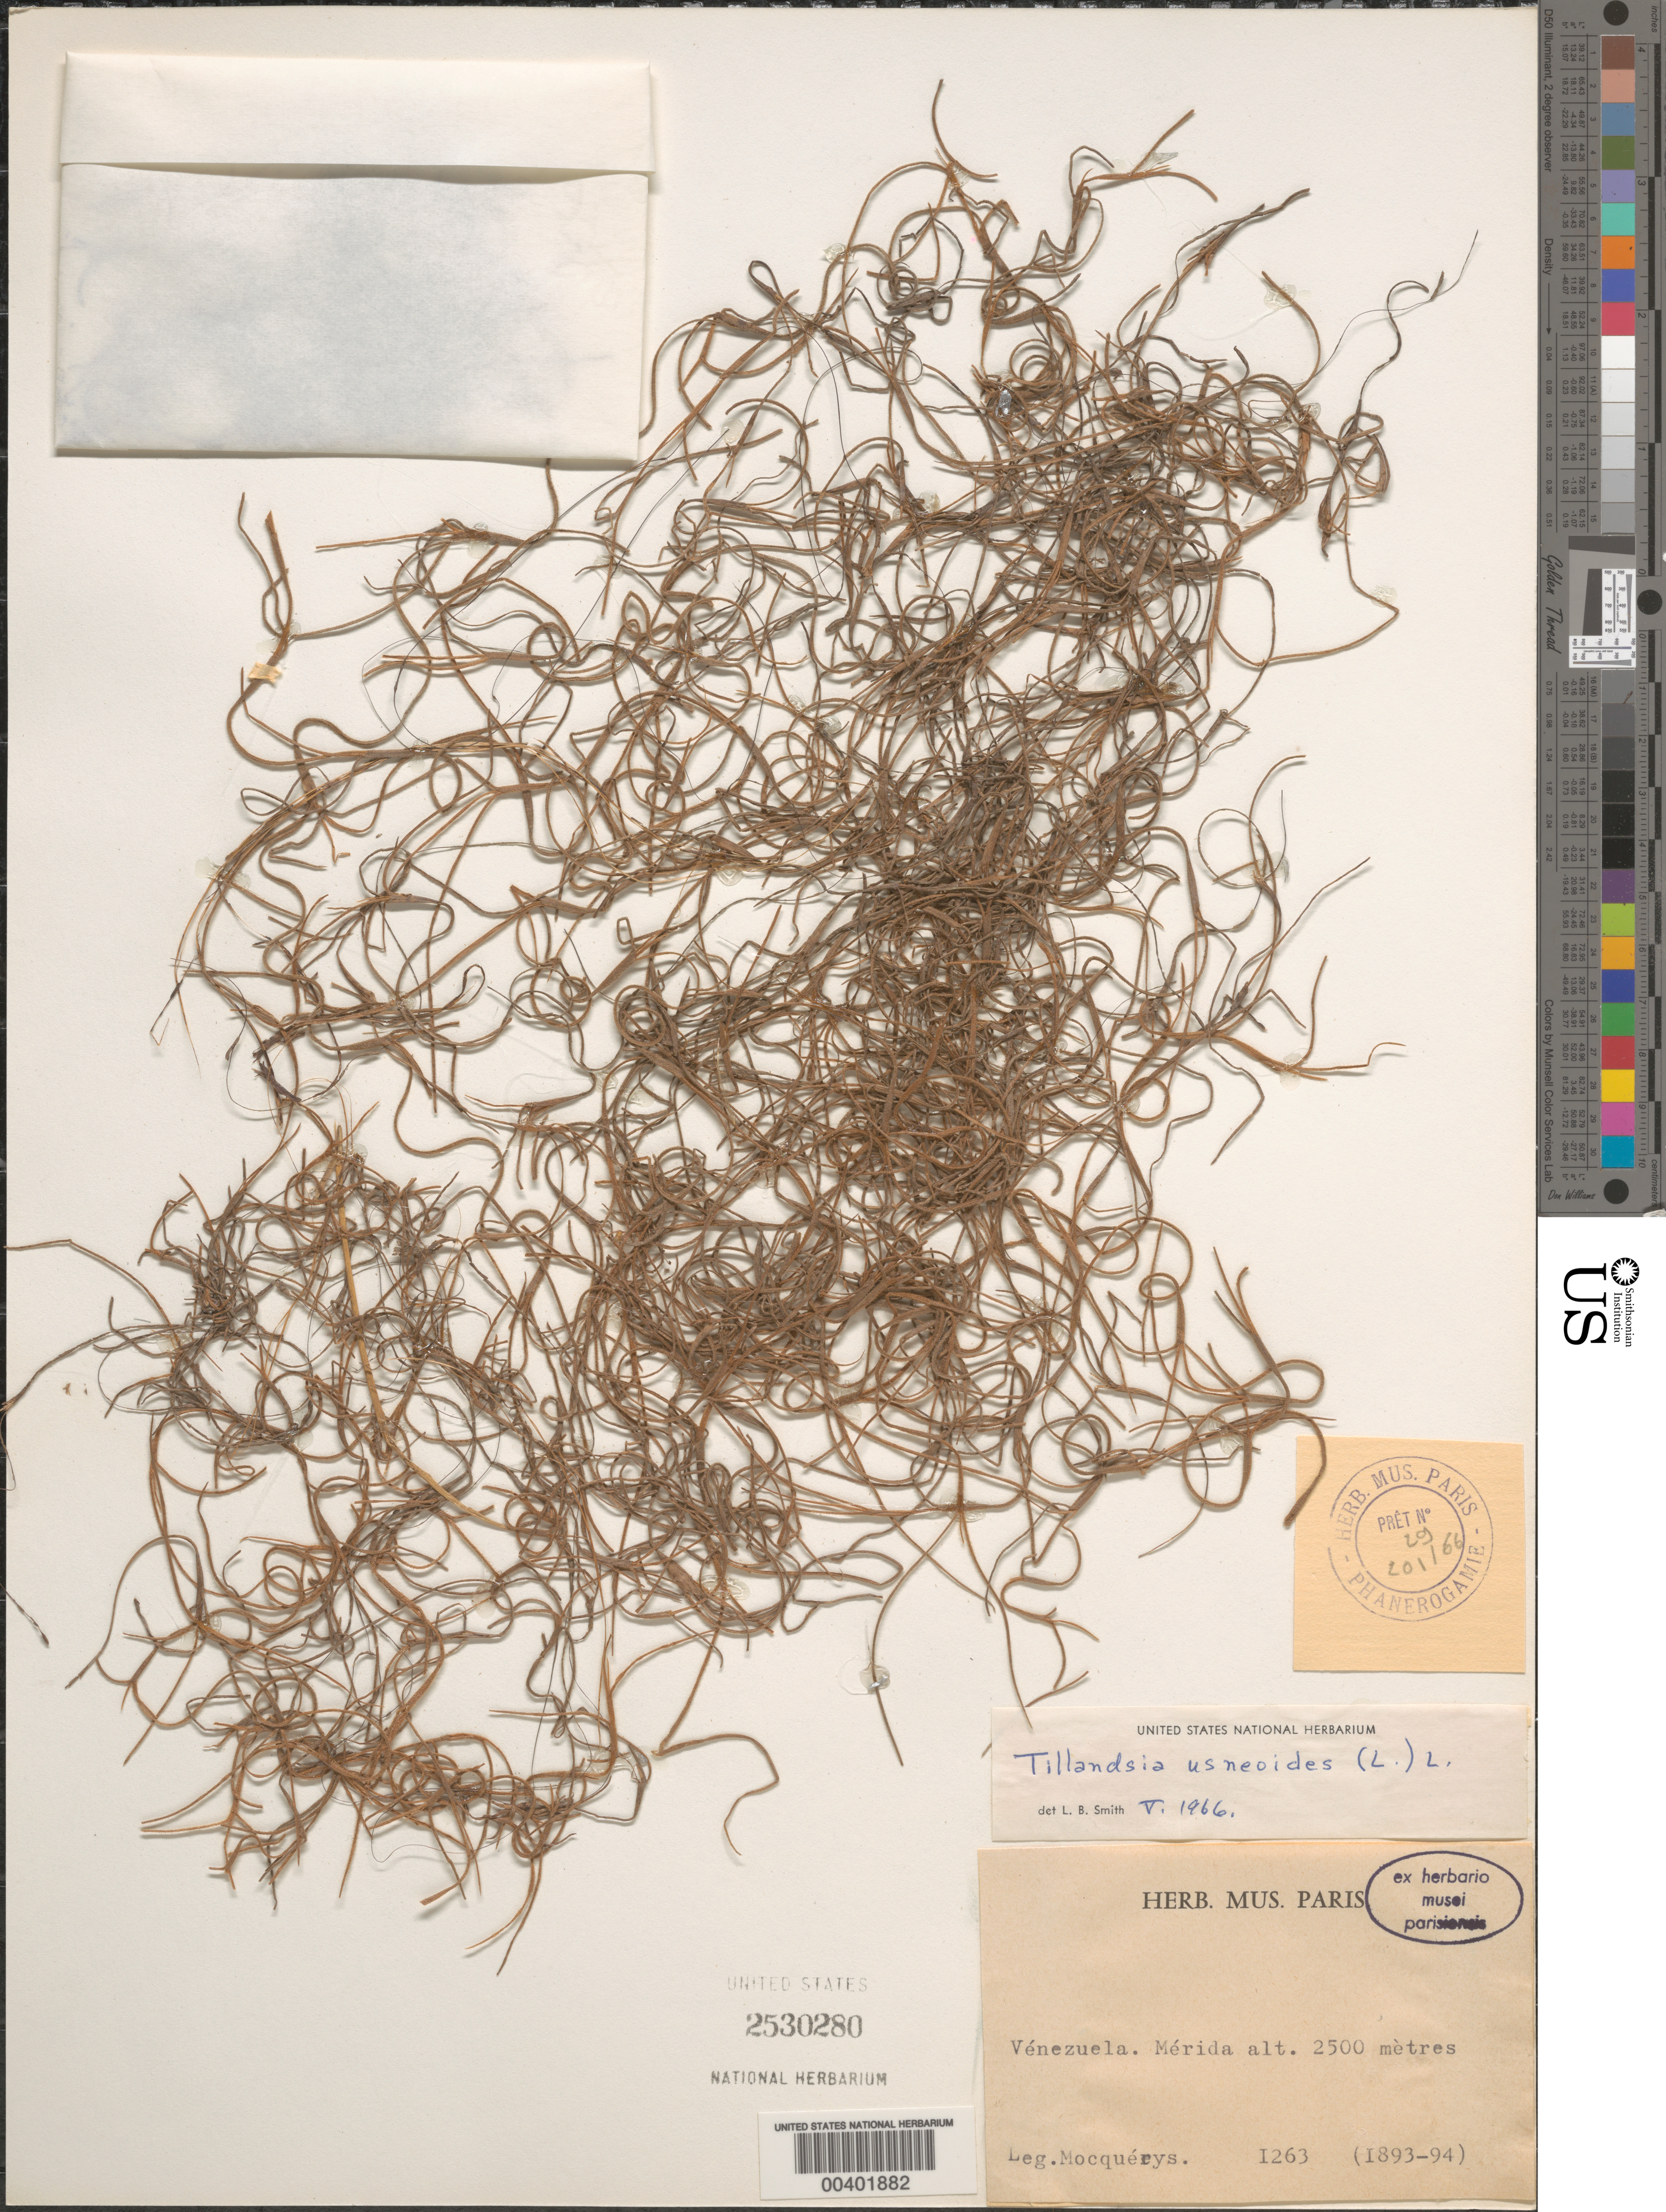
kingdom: Plantae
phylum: Tracheophyta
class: Liliopsida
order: Poales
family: Bromeliaceae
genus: Tillandsia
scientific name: Tillandsia usneoides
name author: (L.) L.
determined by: Smith, Lyman B., (US), NMNH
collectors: A. Mocquerys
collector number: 1263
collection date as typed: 1893 to -- --- 1894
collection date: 1893/1894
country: Venezuela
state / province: Mérida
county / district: Libertador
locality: Mérida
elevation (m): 2500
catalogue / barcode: US 2530280